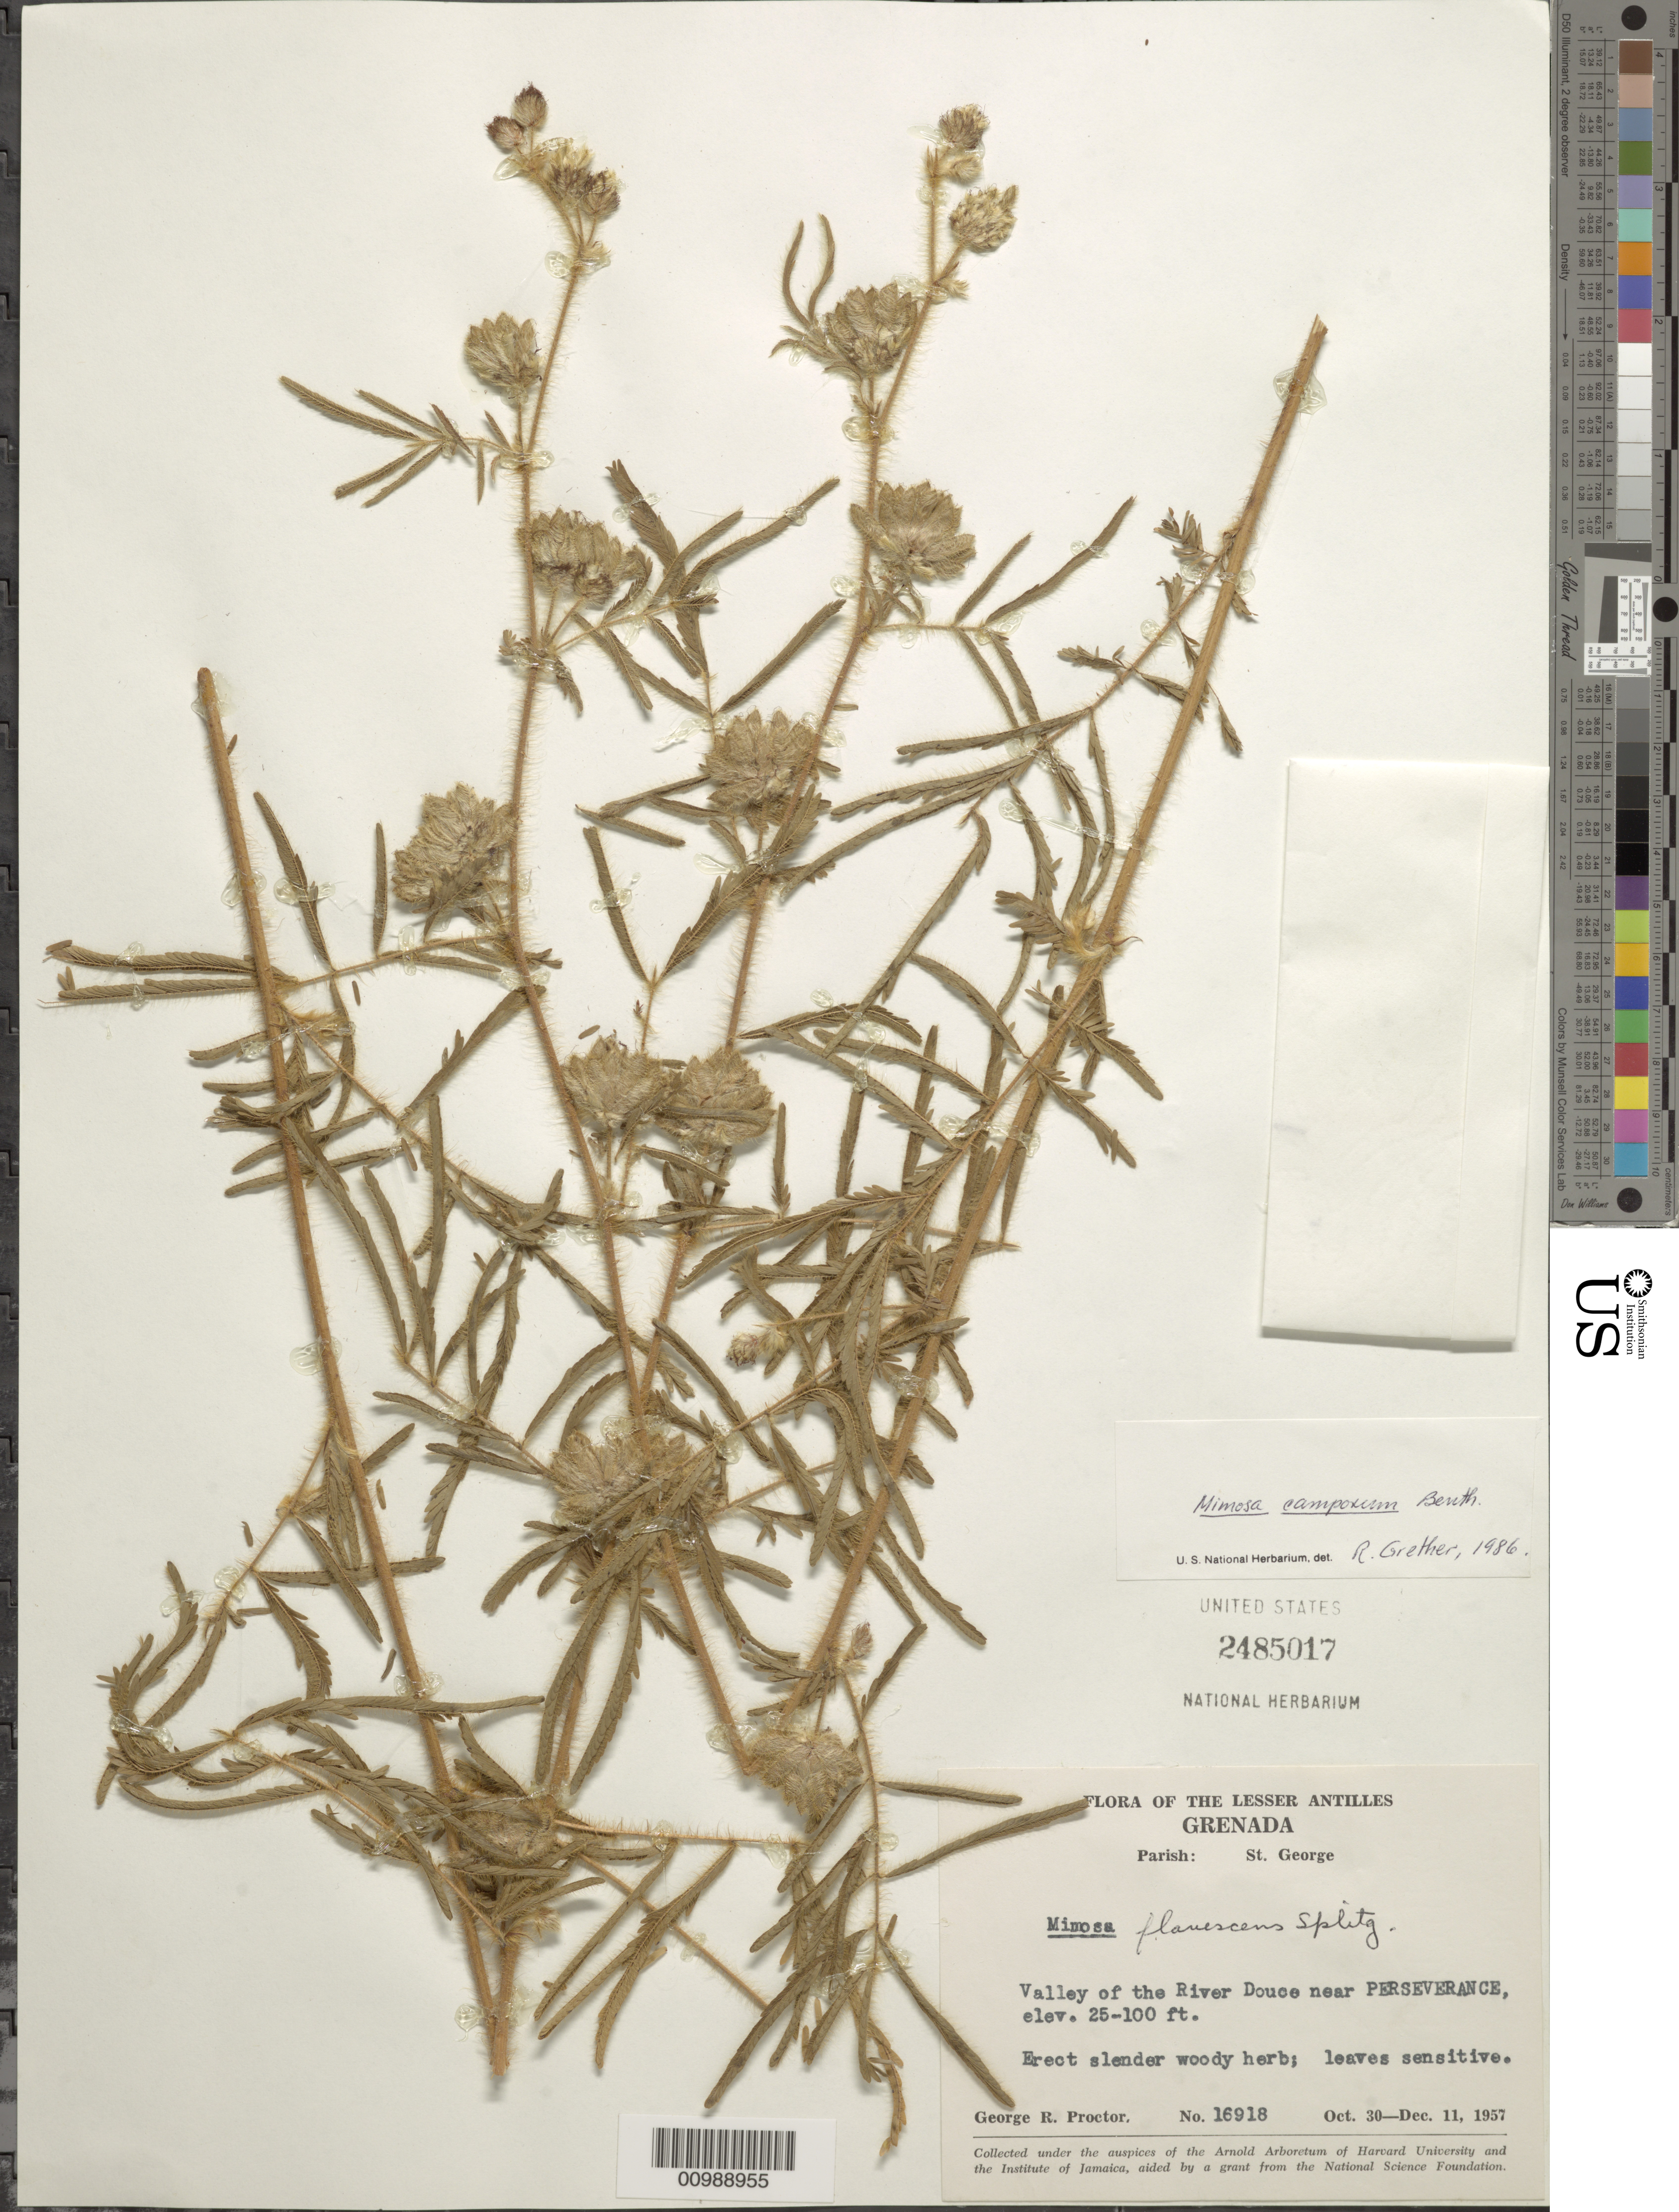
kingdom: Plantae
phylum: Tracheophyta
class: Magnoliopsida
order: Fabales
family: Fabaceae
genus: Mimosa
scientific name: Mimosa camporum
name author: Benth.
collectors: G. R. Proctor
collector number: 16918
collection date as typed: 30 Oct 1957 to 11 Dec 1957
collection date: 1957-10-30/1957-12-11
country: Grenada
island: Grenada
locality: Valley of the River Douce near Perserverance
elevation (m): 8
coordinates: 0 N, 0 E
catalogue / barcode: US 2485017